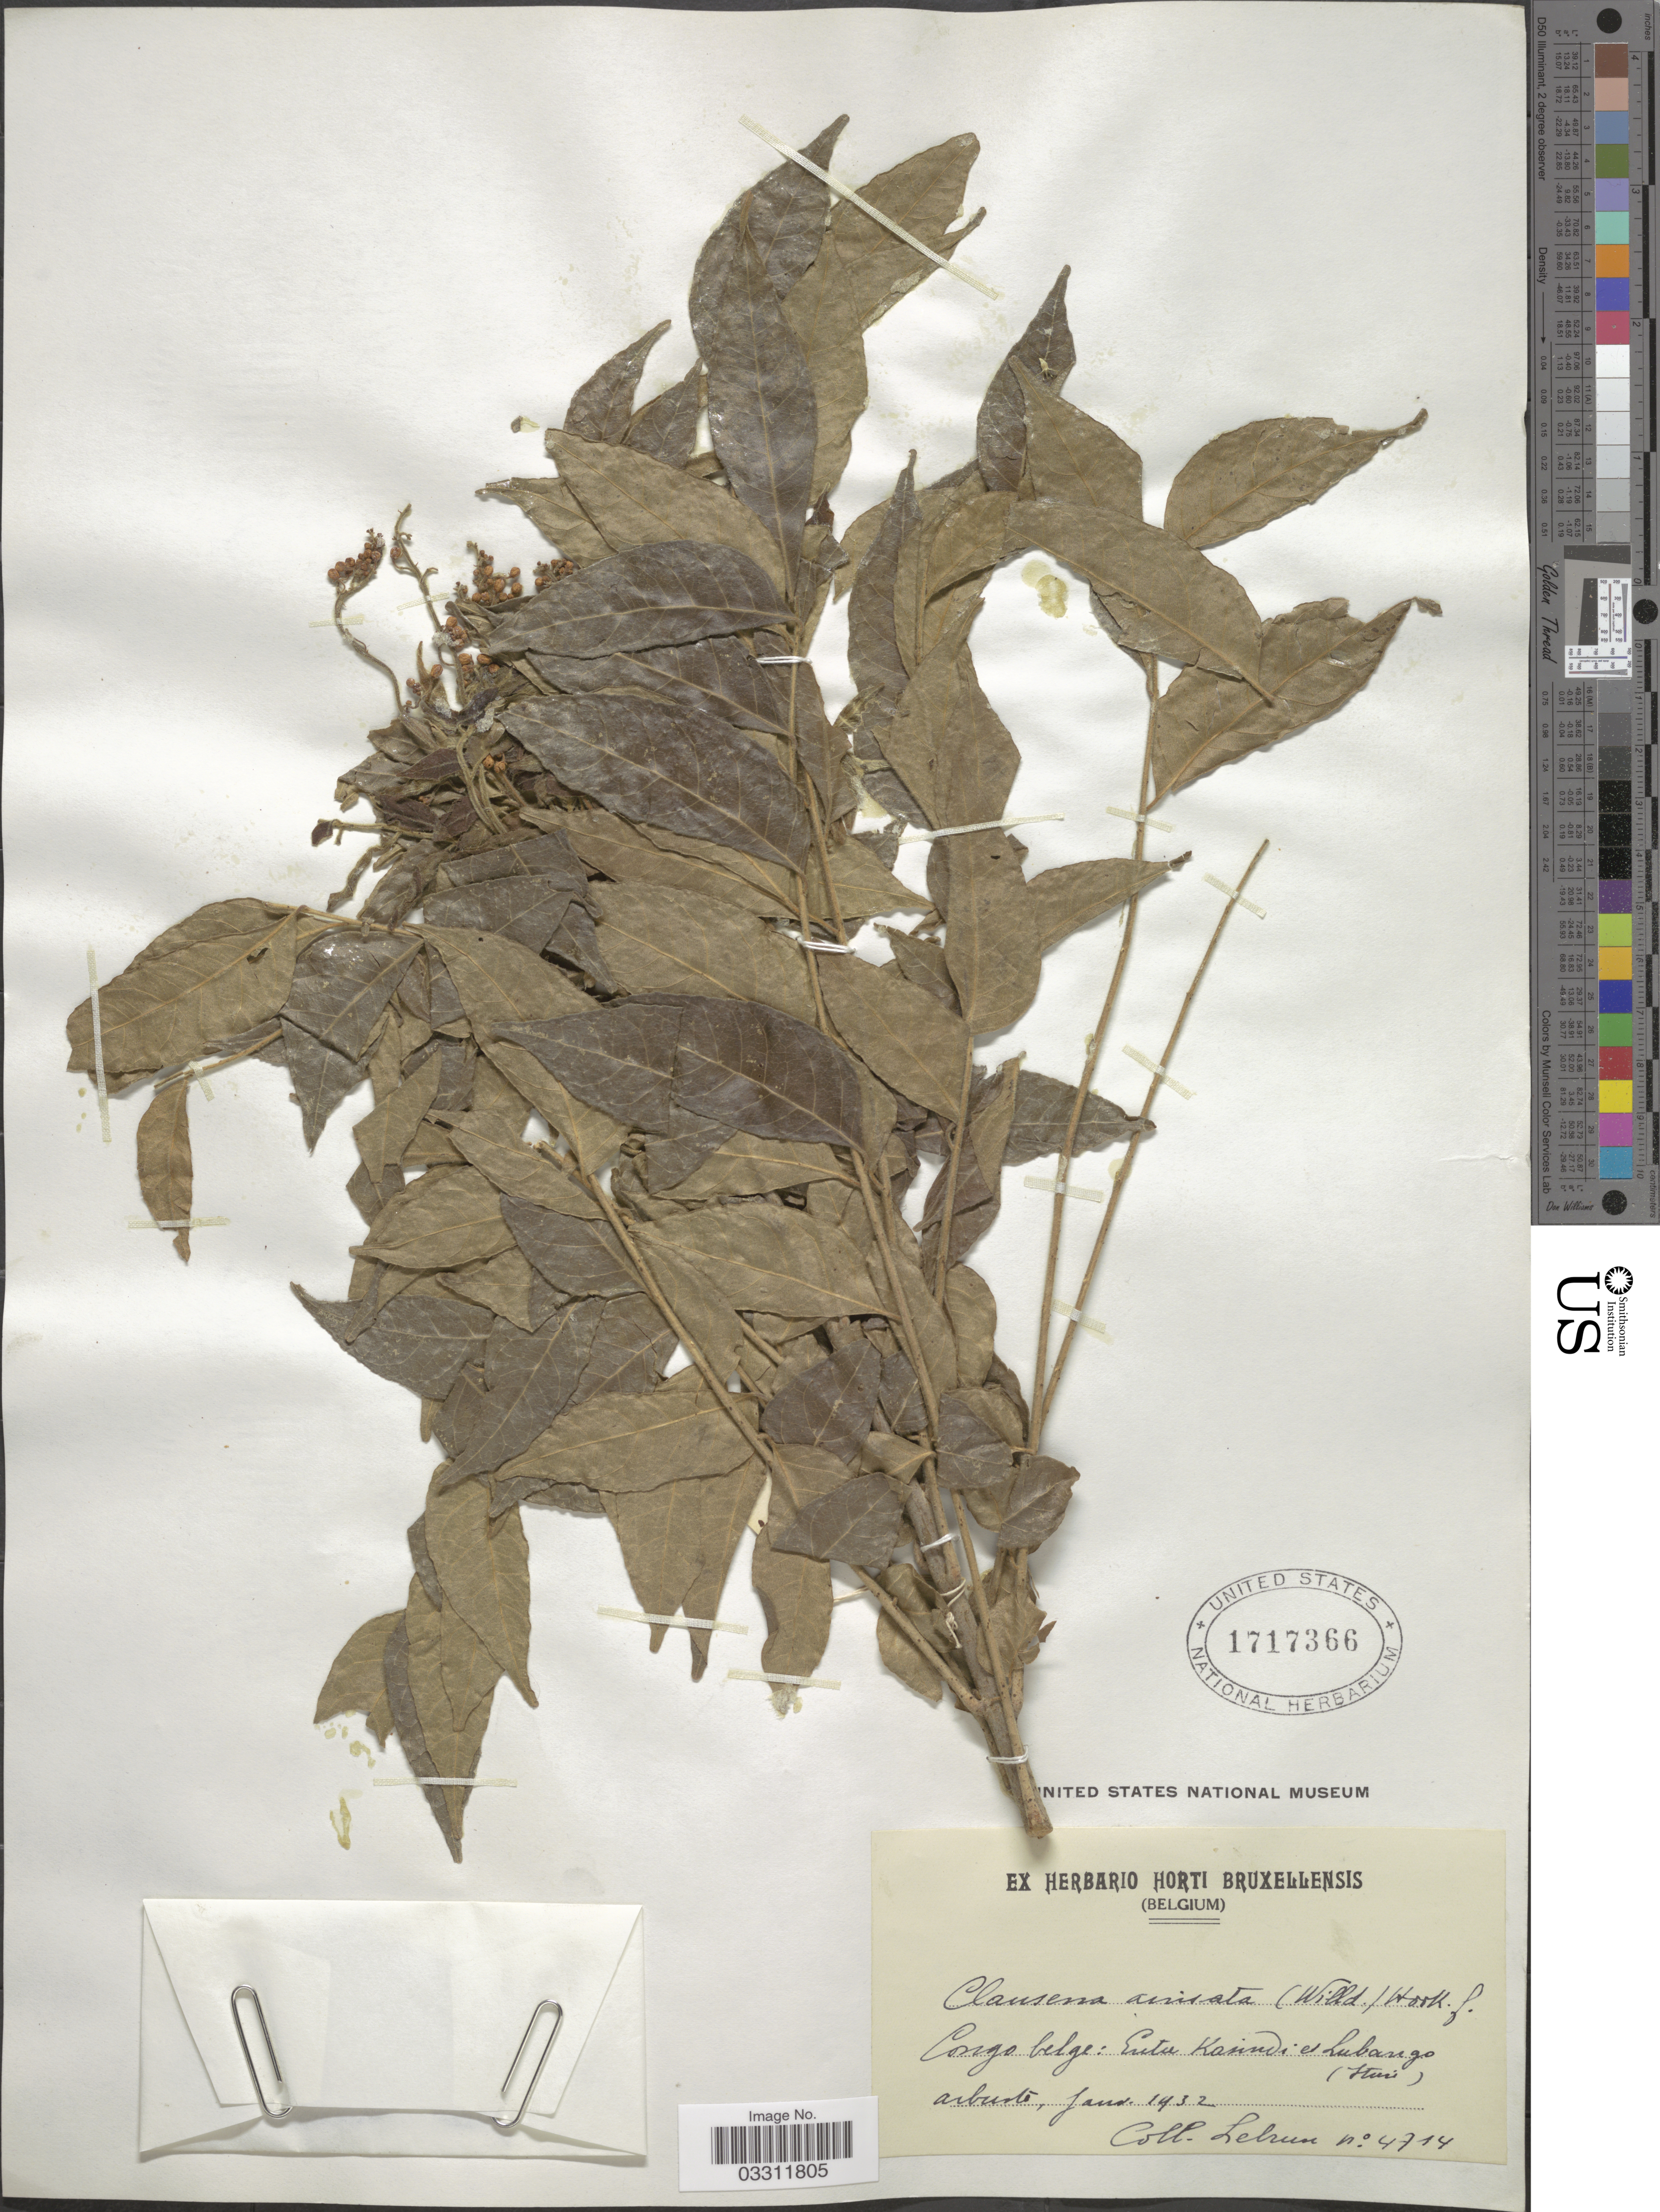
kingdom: Plantae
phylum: Tracheophyta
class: Magnoliopsida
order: Sapindales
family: Rutaceae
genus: Clausena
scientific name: Clausena anisata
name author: (Willd.) Benth.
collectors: J.A. Lebrun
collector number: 4714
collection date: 1932-01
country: Congo, Democratic Republic of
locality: Congo Belge: Entre Kasindi et Lubango (Ituri).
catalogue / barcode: US 1717366